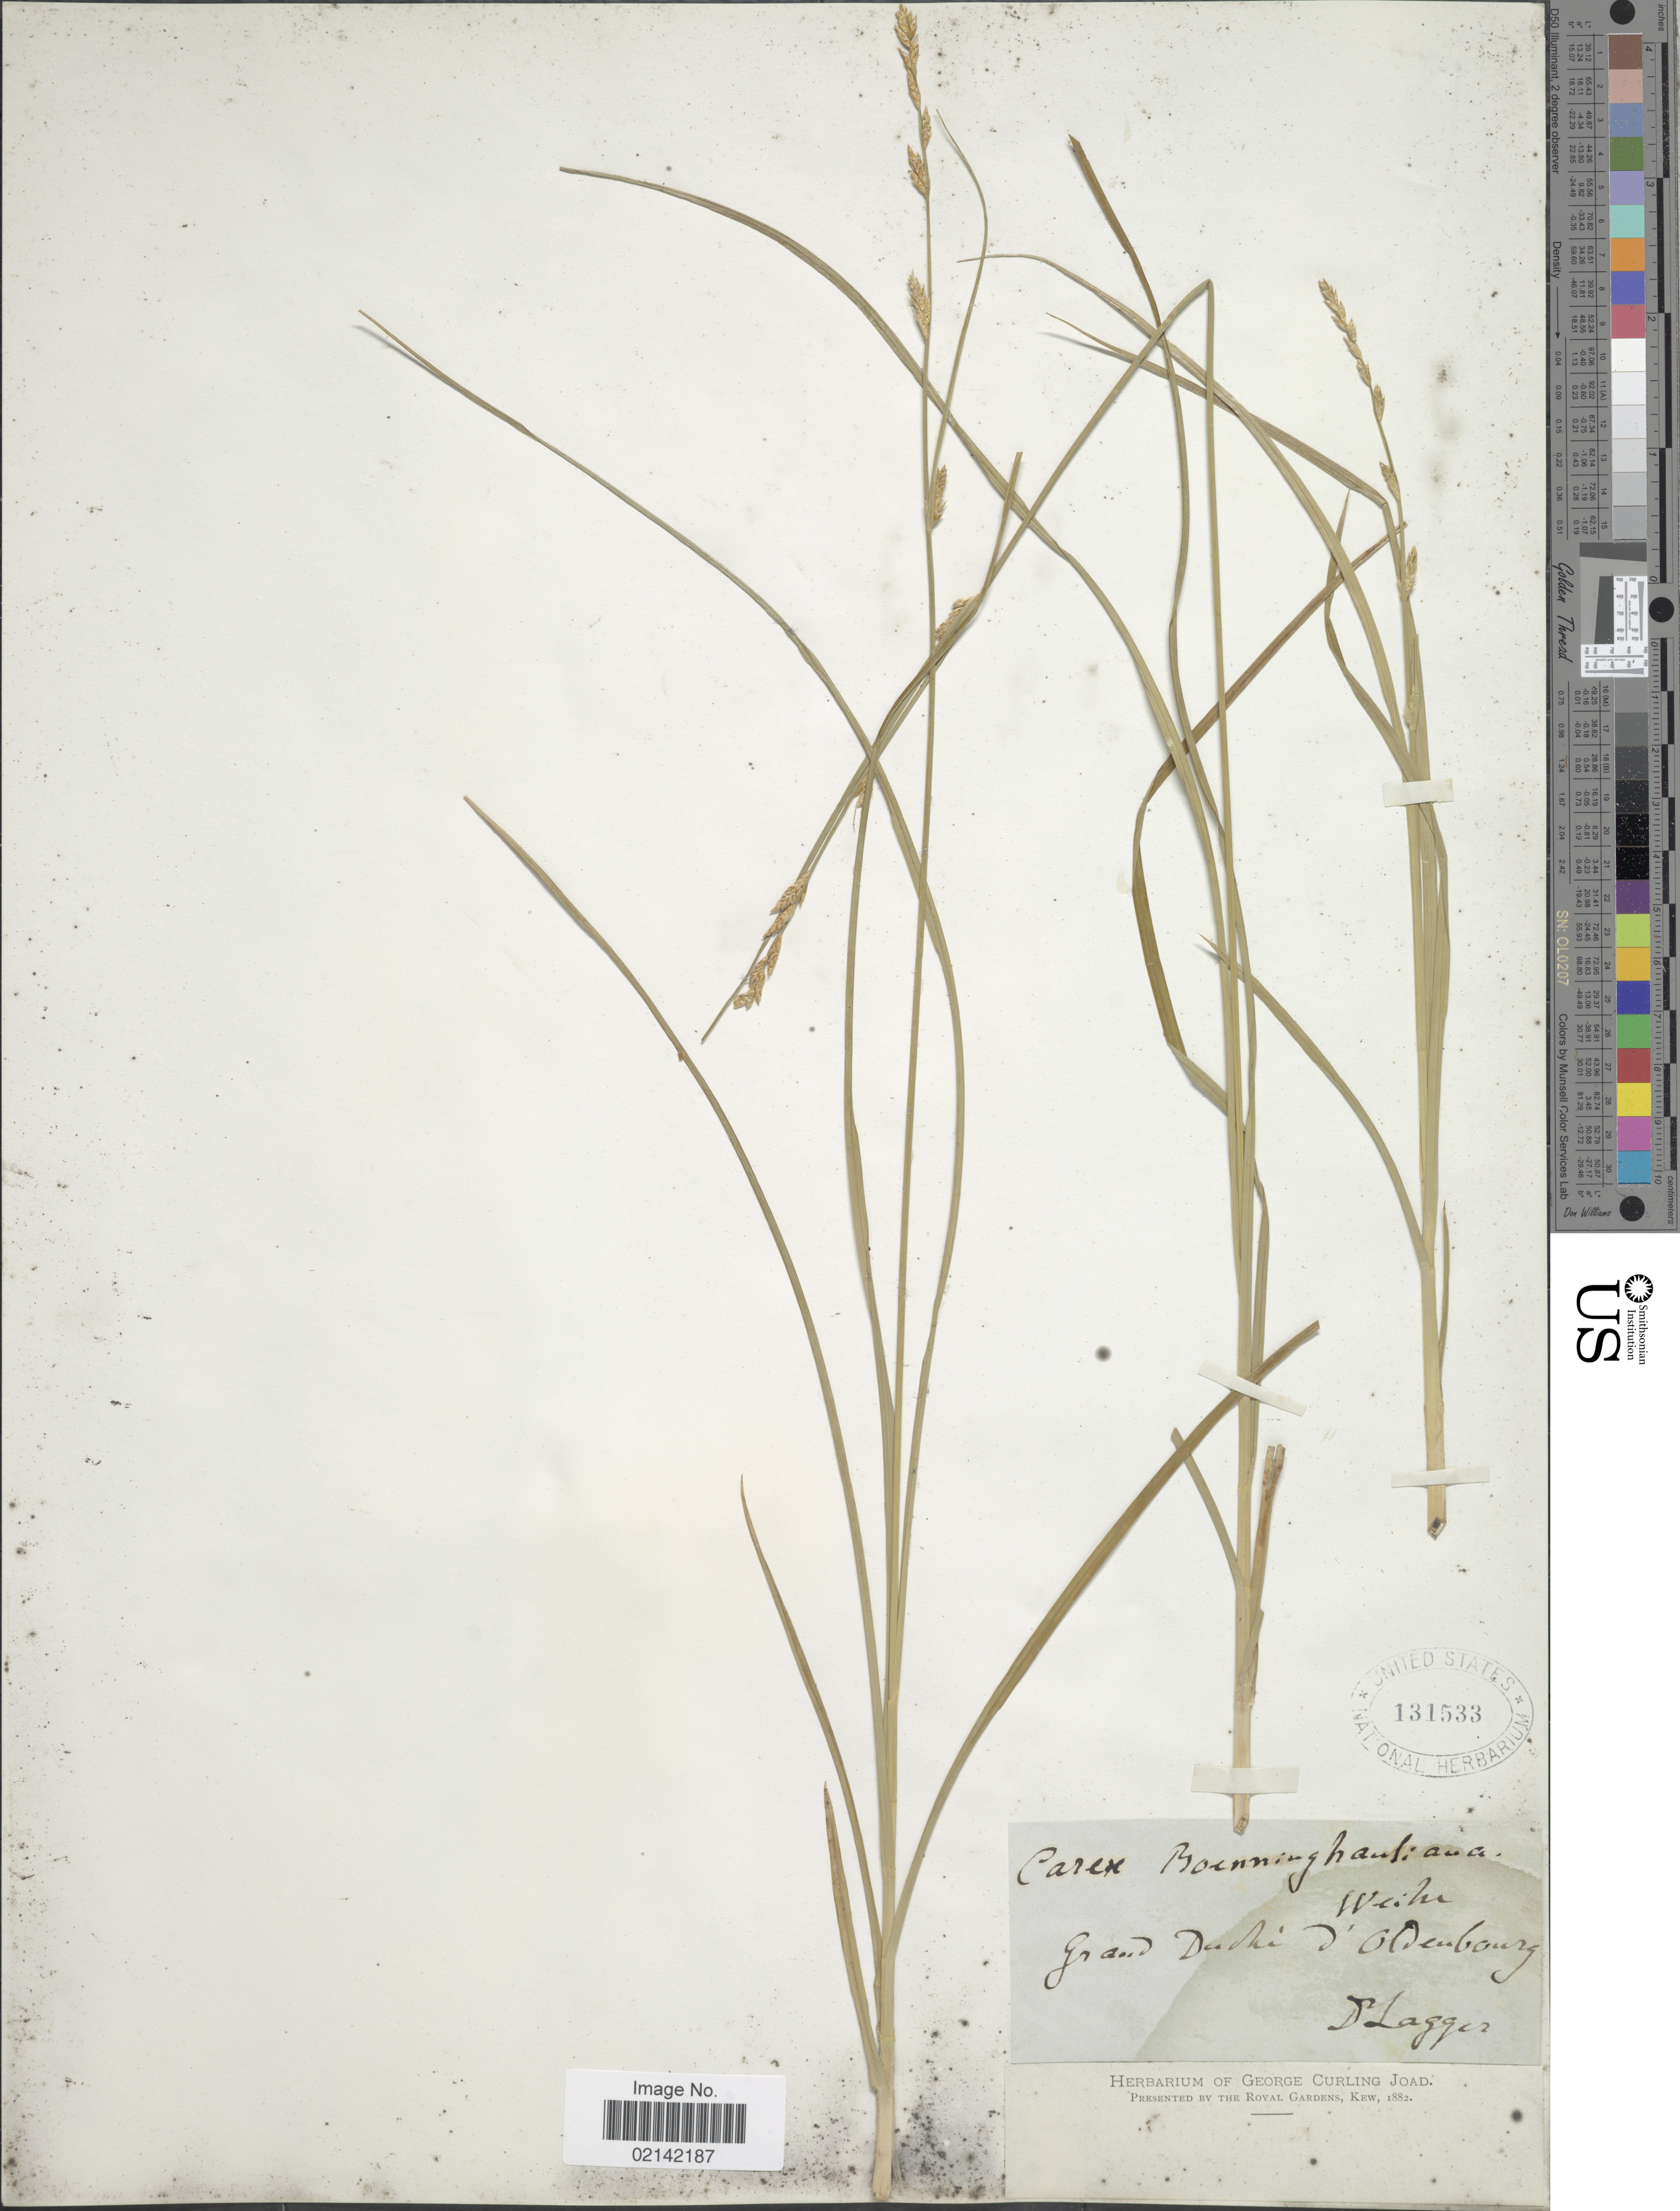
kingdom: Plantae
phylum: Tracheophyta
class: Liliopsida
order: Poales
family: Cyperaceae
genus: Carex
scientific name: Carex x boenninghause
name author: Weihe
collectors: F. J. Lagger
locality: Grand Duche, d'Oldenbourg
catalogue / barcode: US 131533